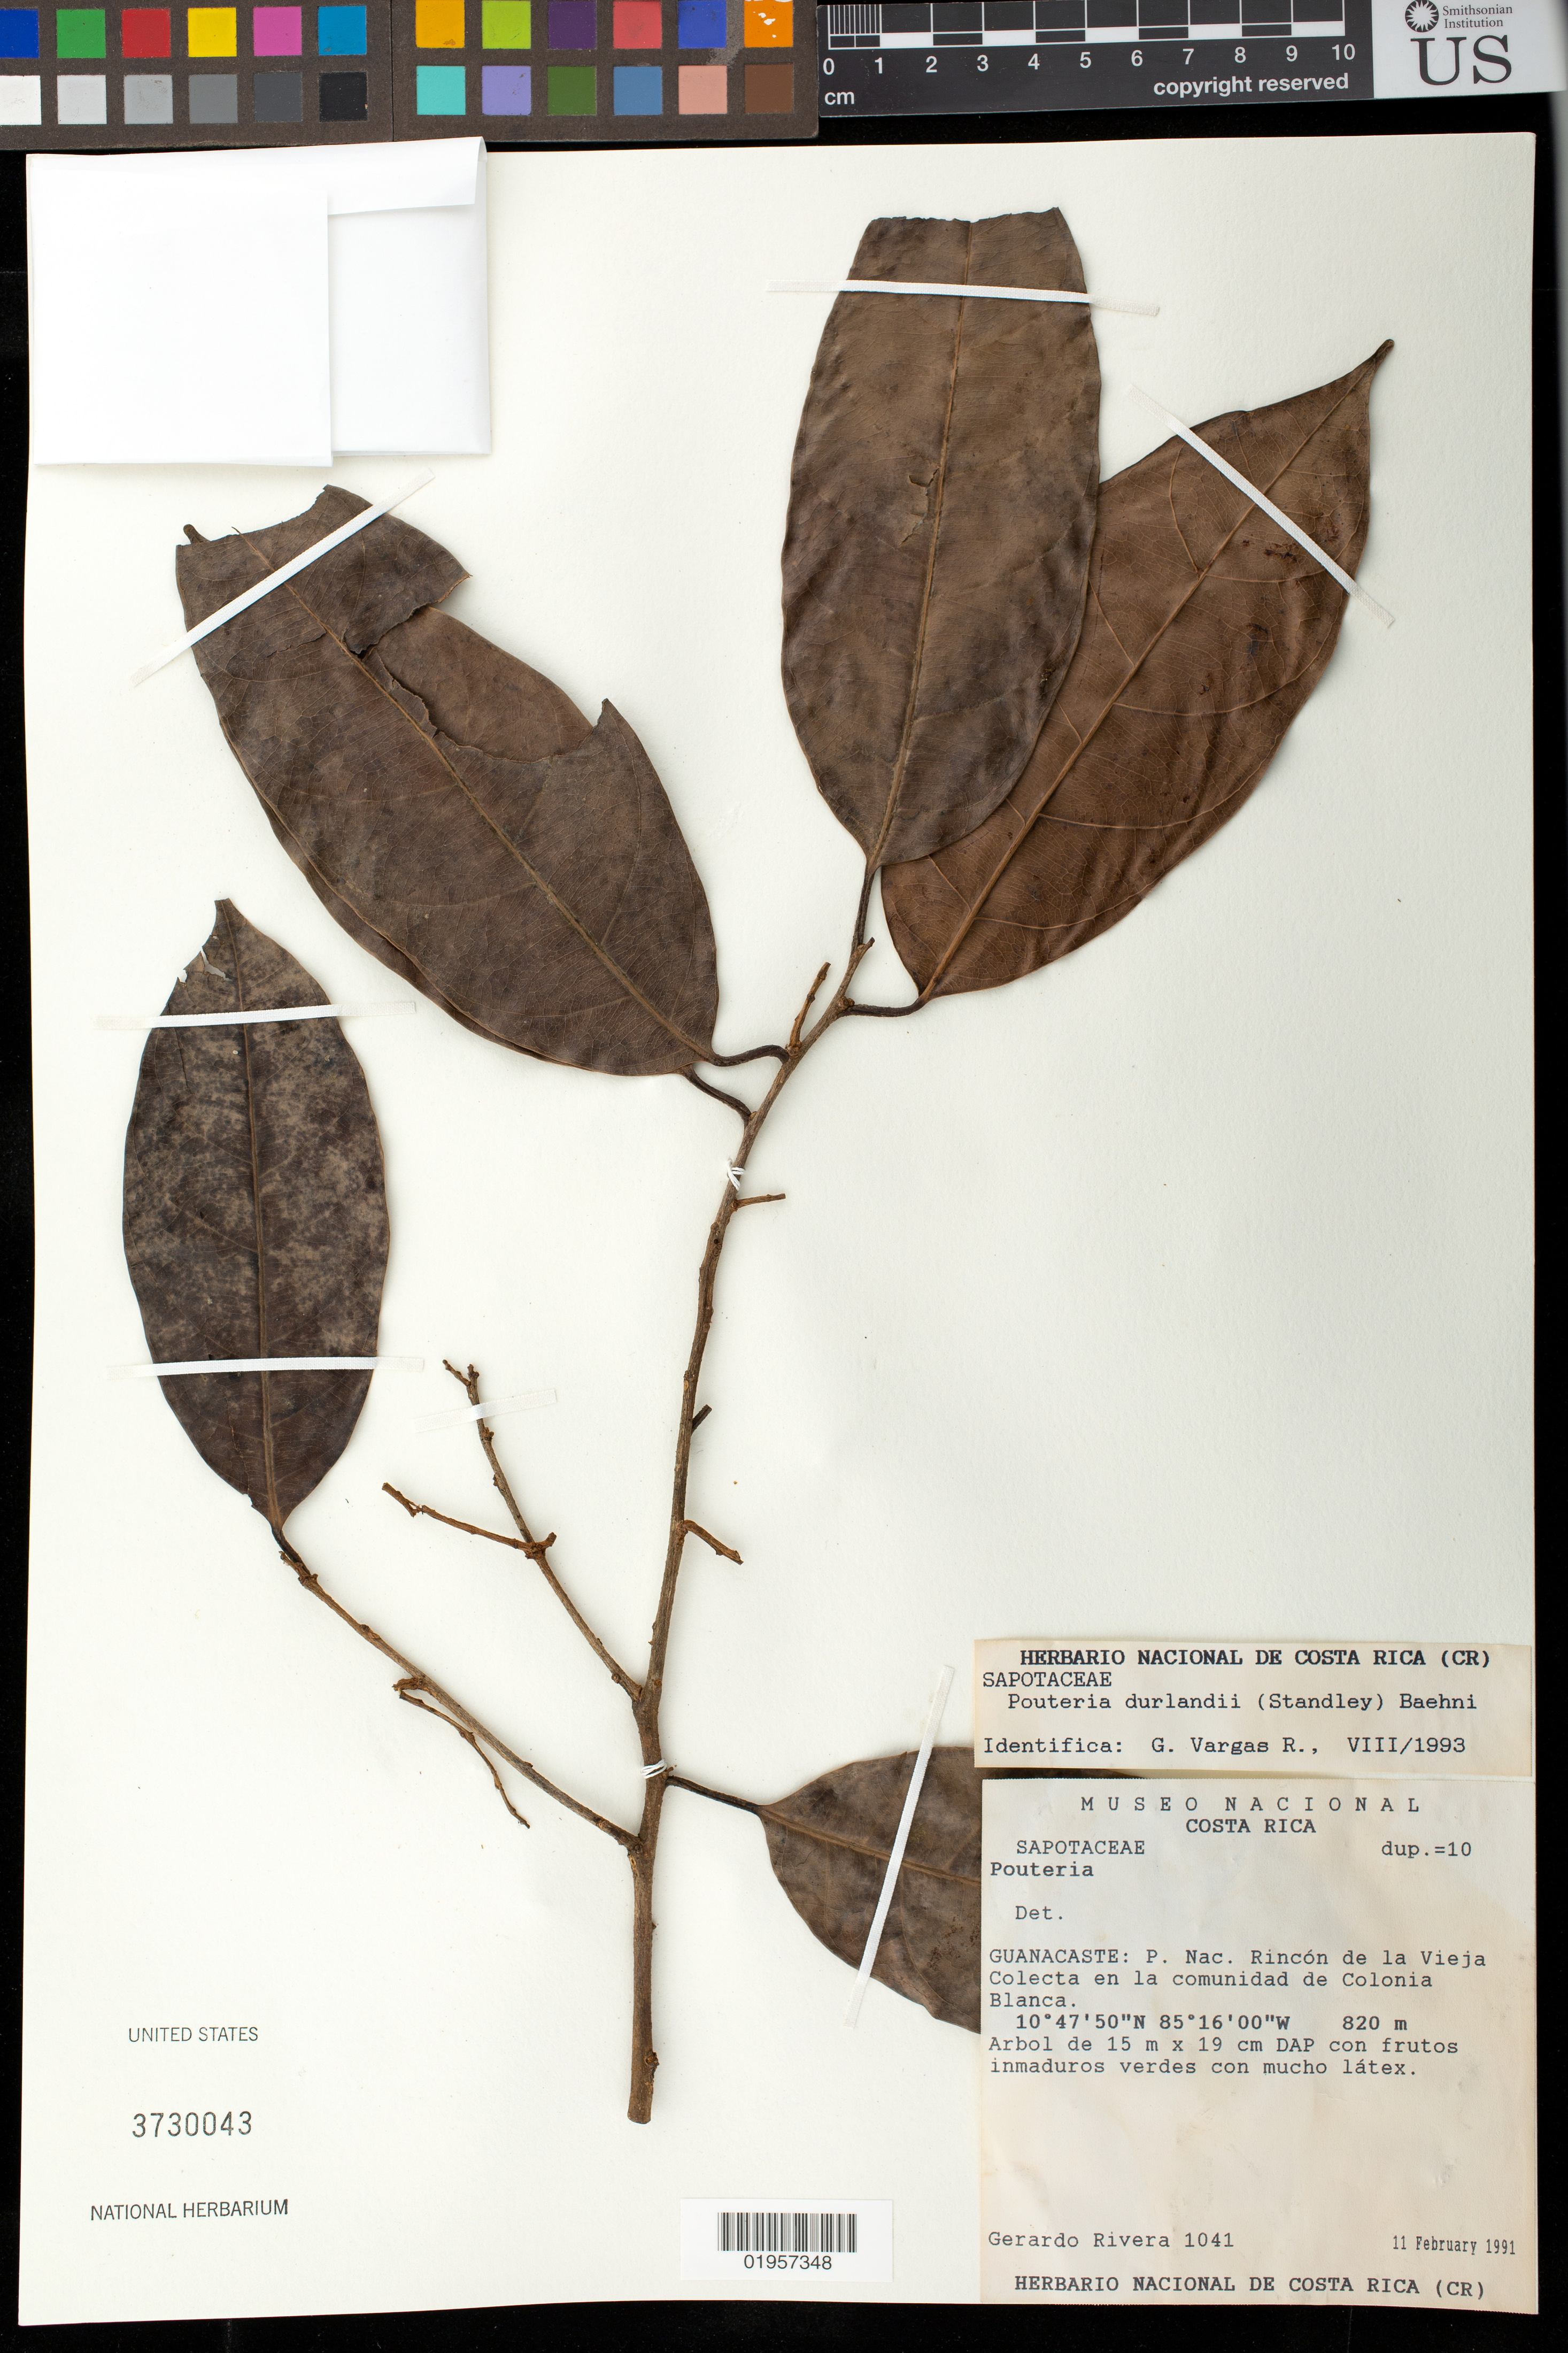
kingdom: Plantae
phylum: Tracheophyta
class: Magnoliopsida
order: Ericales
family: Sapotaceae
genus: Pouteria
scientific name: Pouteria durlandii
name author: (Standl.) Baehni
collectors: G. Rivera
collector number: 1041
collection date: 1991-02-11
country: Costa Rica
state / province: Guanacaste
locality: P. Nac. Rincón de la Vieja, comunidad de Colonia Blanca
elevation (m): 820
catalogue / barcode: US 3730043